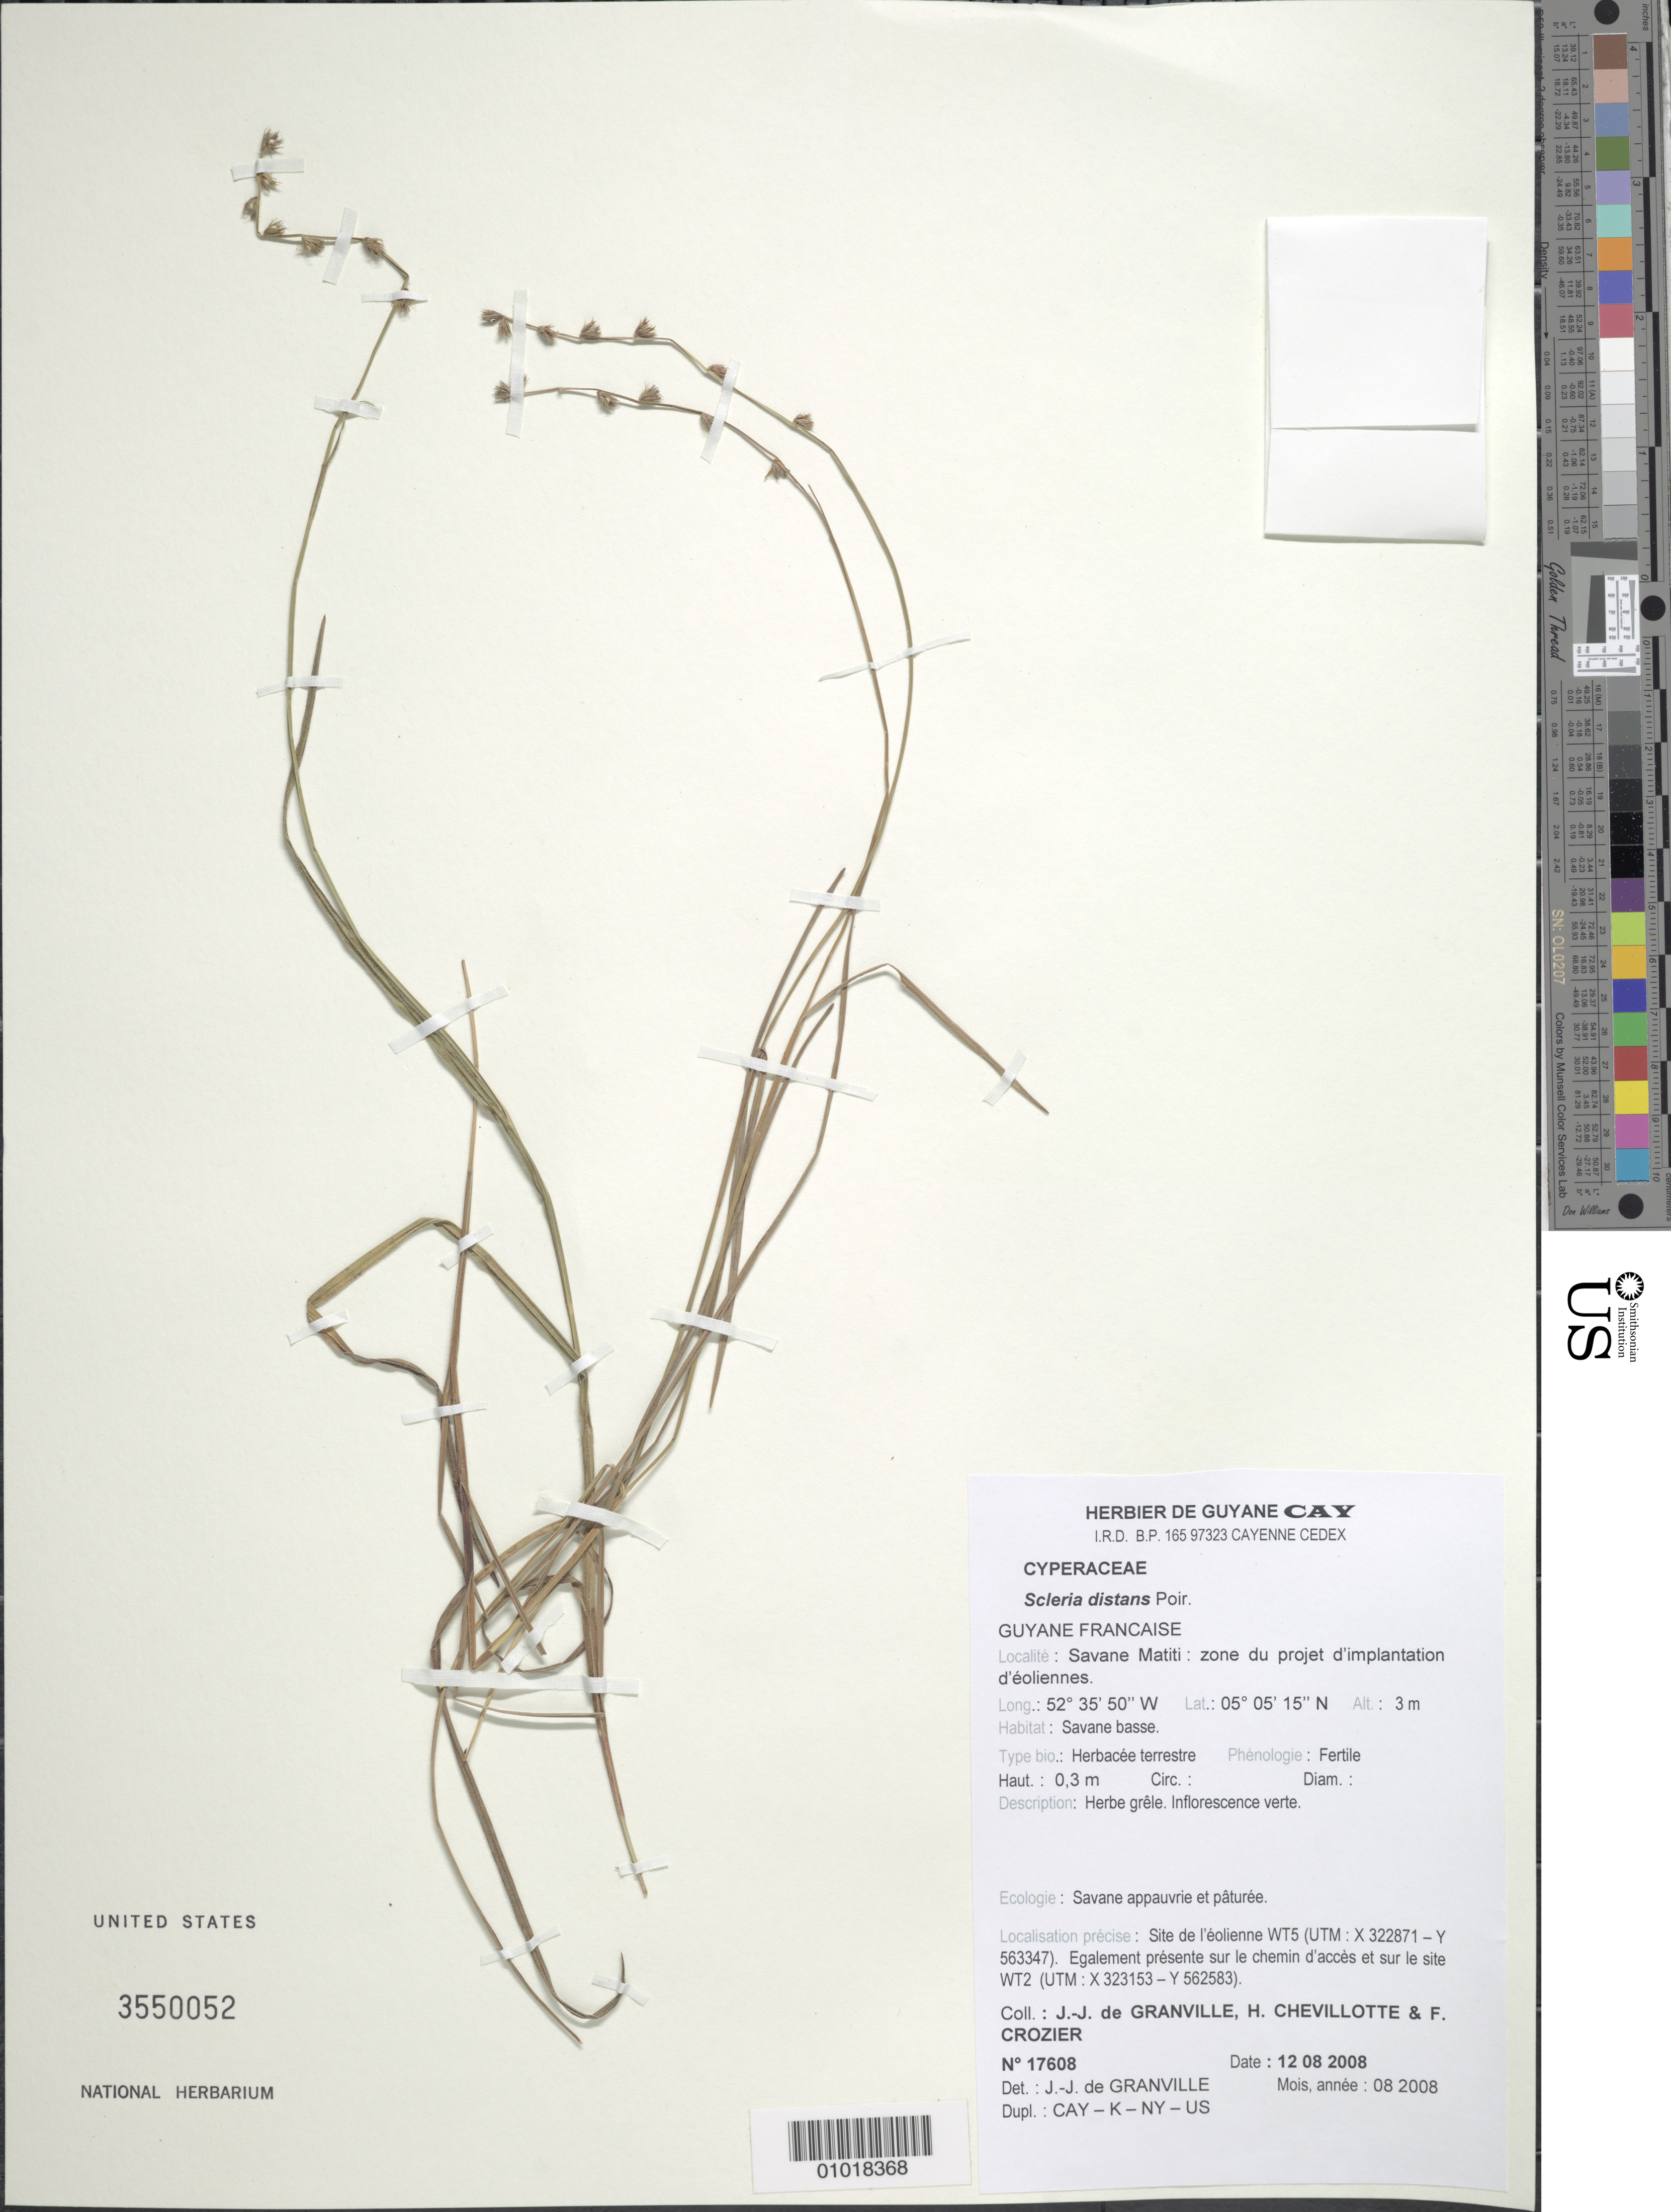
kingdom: Plantae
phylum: Tracheophyta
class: Liliopsida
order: Poales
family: Cyperaceae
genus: Scleria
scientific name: Scleria distans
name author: Poir.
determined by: Granville, J. J. de, (CAY), Institut de Recherche pour le Developpement (IRD) (FRENCH GUIANA)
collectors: J.-J. de Granville, H. Chevillotte & F. Crozier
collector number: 17608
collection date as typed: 12-Aug-08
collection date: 2008-08-12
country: French Guiana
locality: Savane Matiti: zone du projet d'implanation d'éoliennes. Site de l'eolienne WT5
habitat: Savane basse. Savane appauvrie et paturee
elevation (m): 3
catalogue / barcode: US 3550052